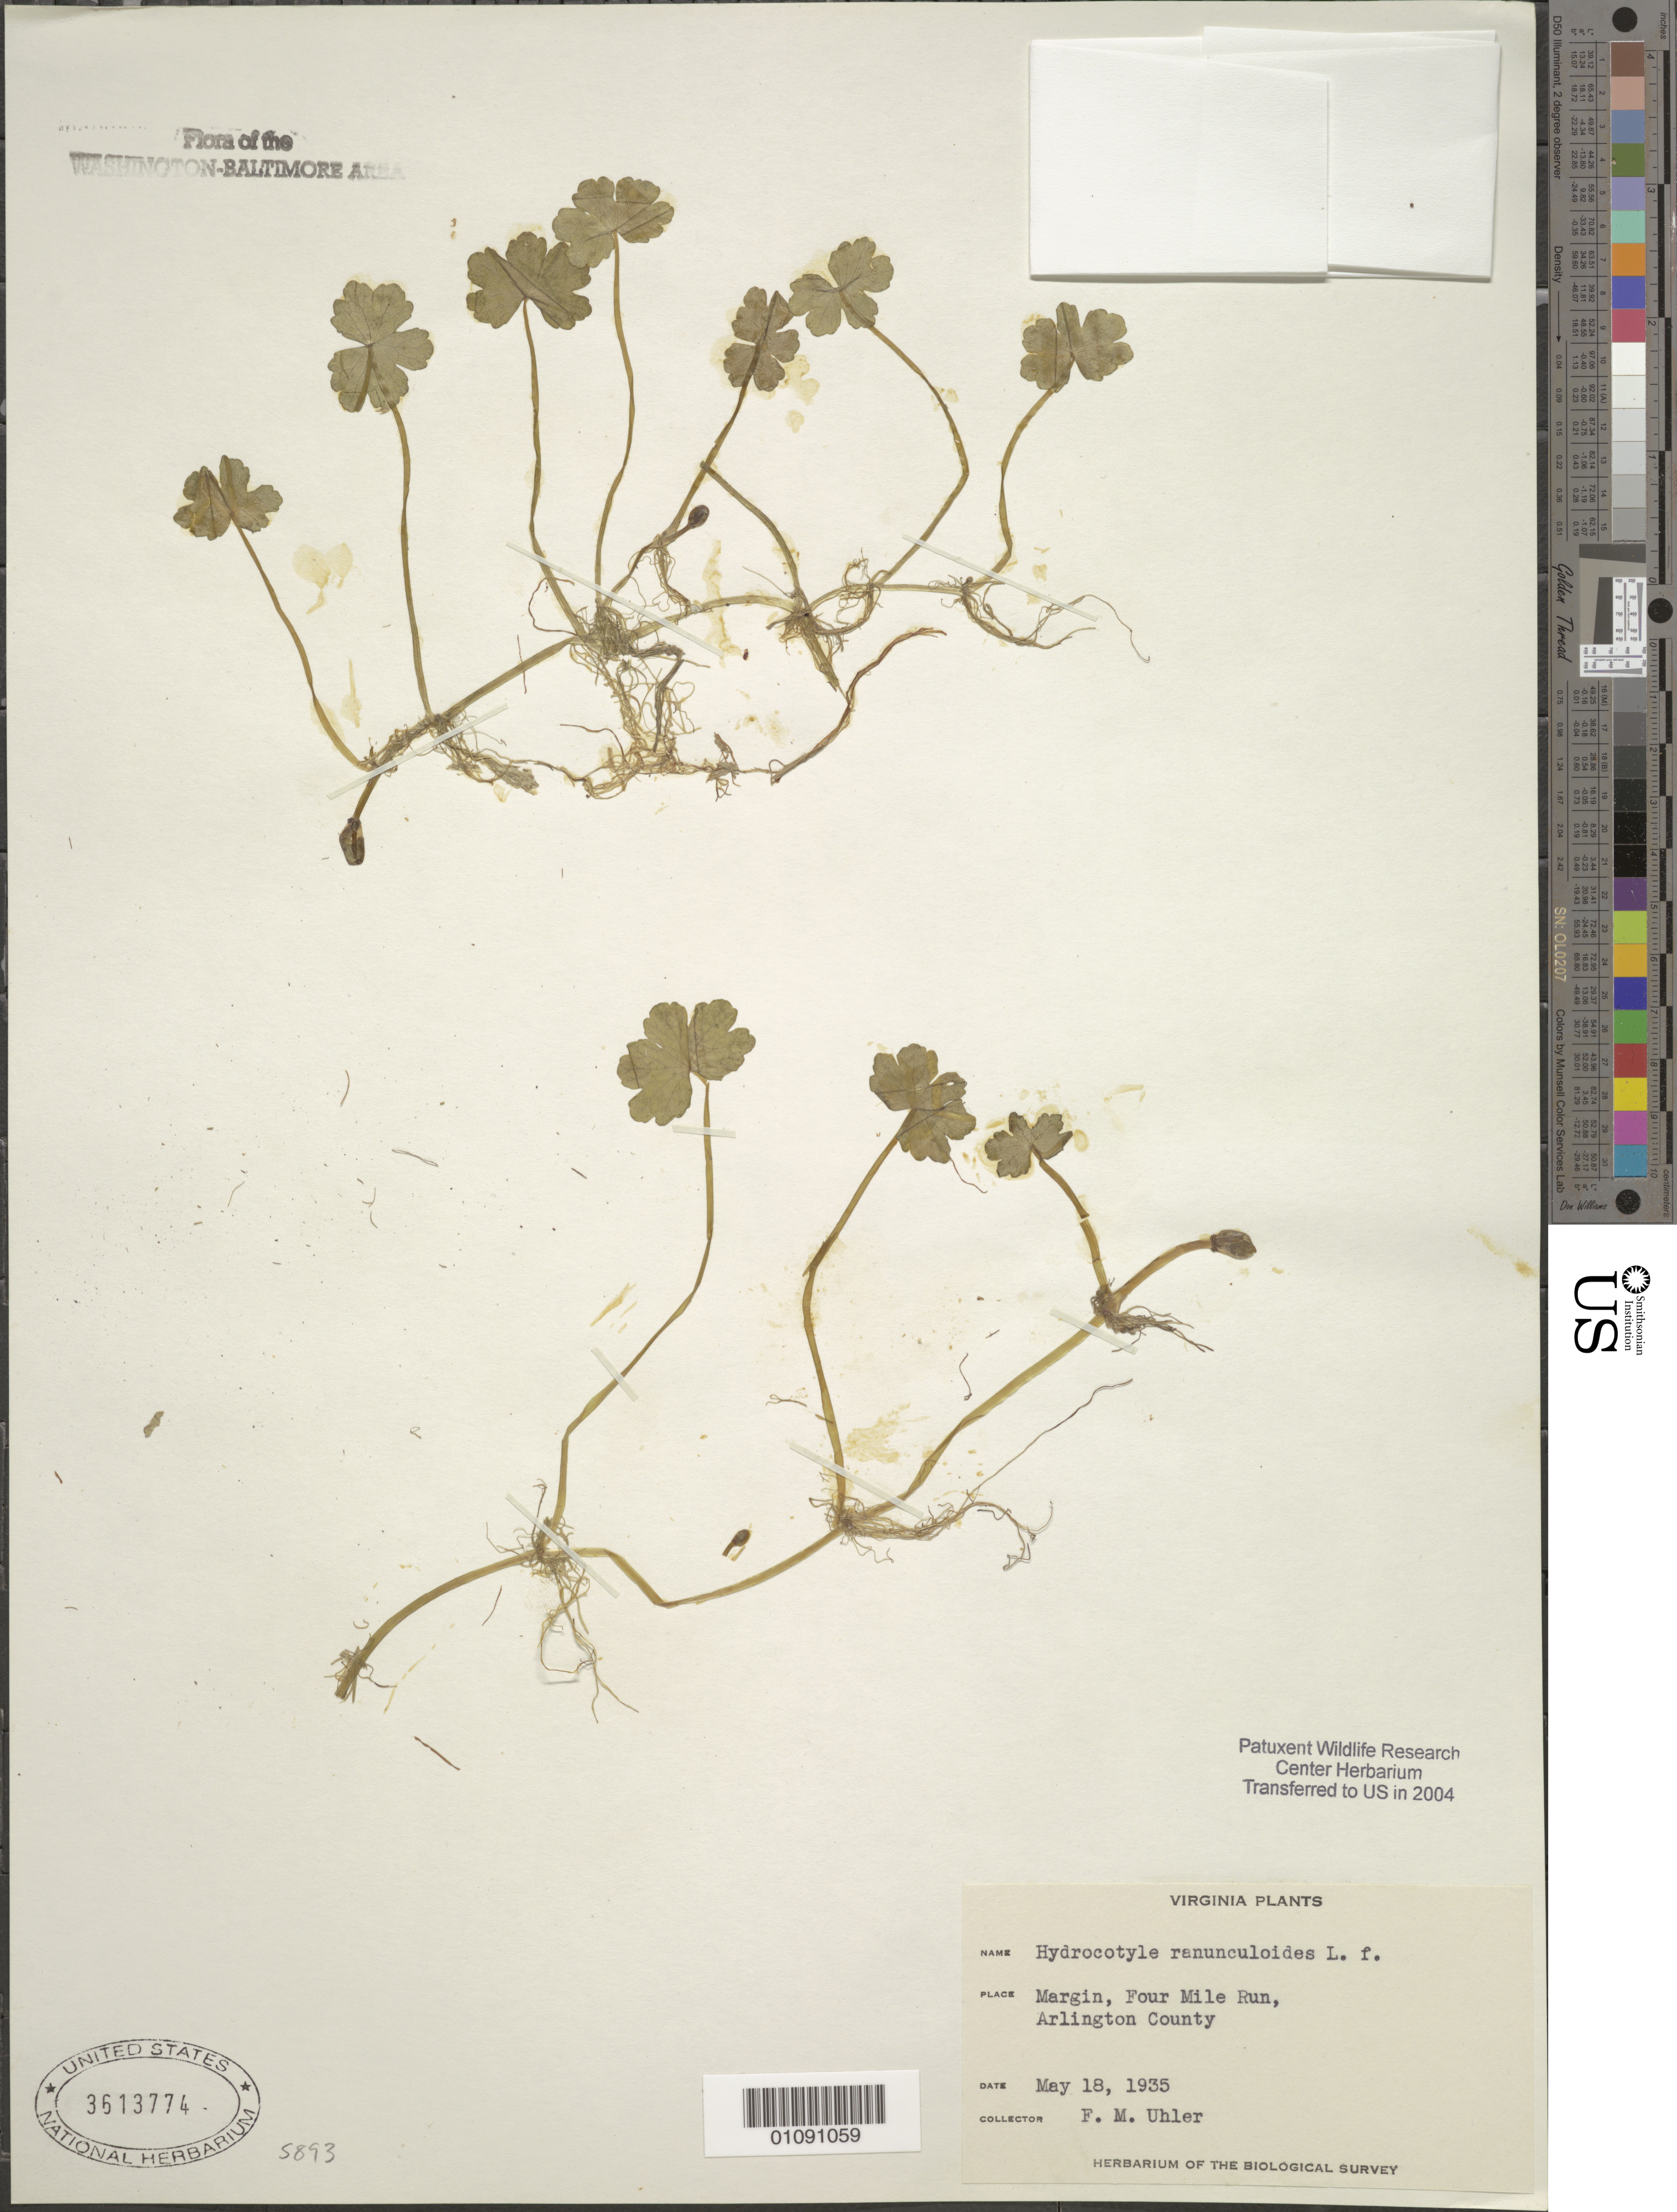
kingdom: Plantae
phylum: Tracheophyta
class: Magnoliopsida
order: Apiales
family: Araliaceae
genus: Hydrocotyle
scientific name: Hydrocotyle ranunculoides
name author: L. f.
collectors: F. M. Uhler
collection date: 1935-05-18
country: United States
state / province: Virginia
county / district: Arlington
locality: Four Mile Run.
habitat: Margin.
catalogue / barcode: US 3613774